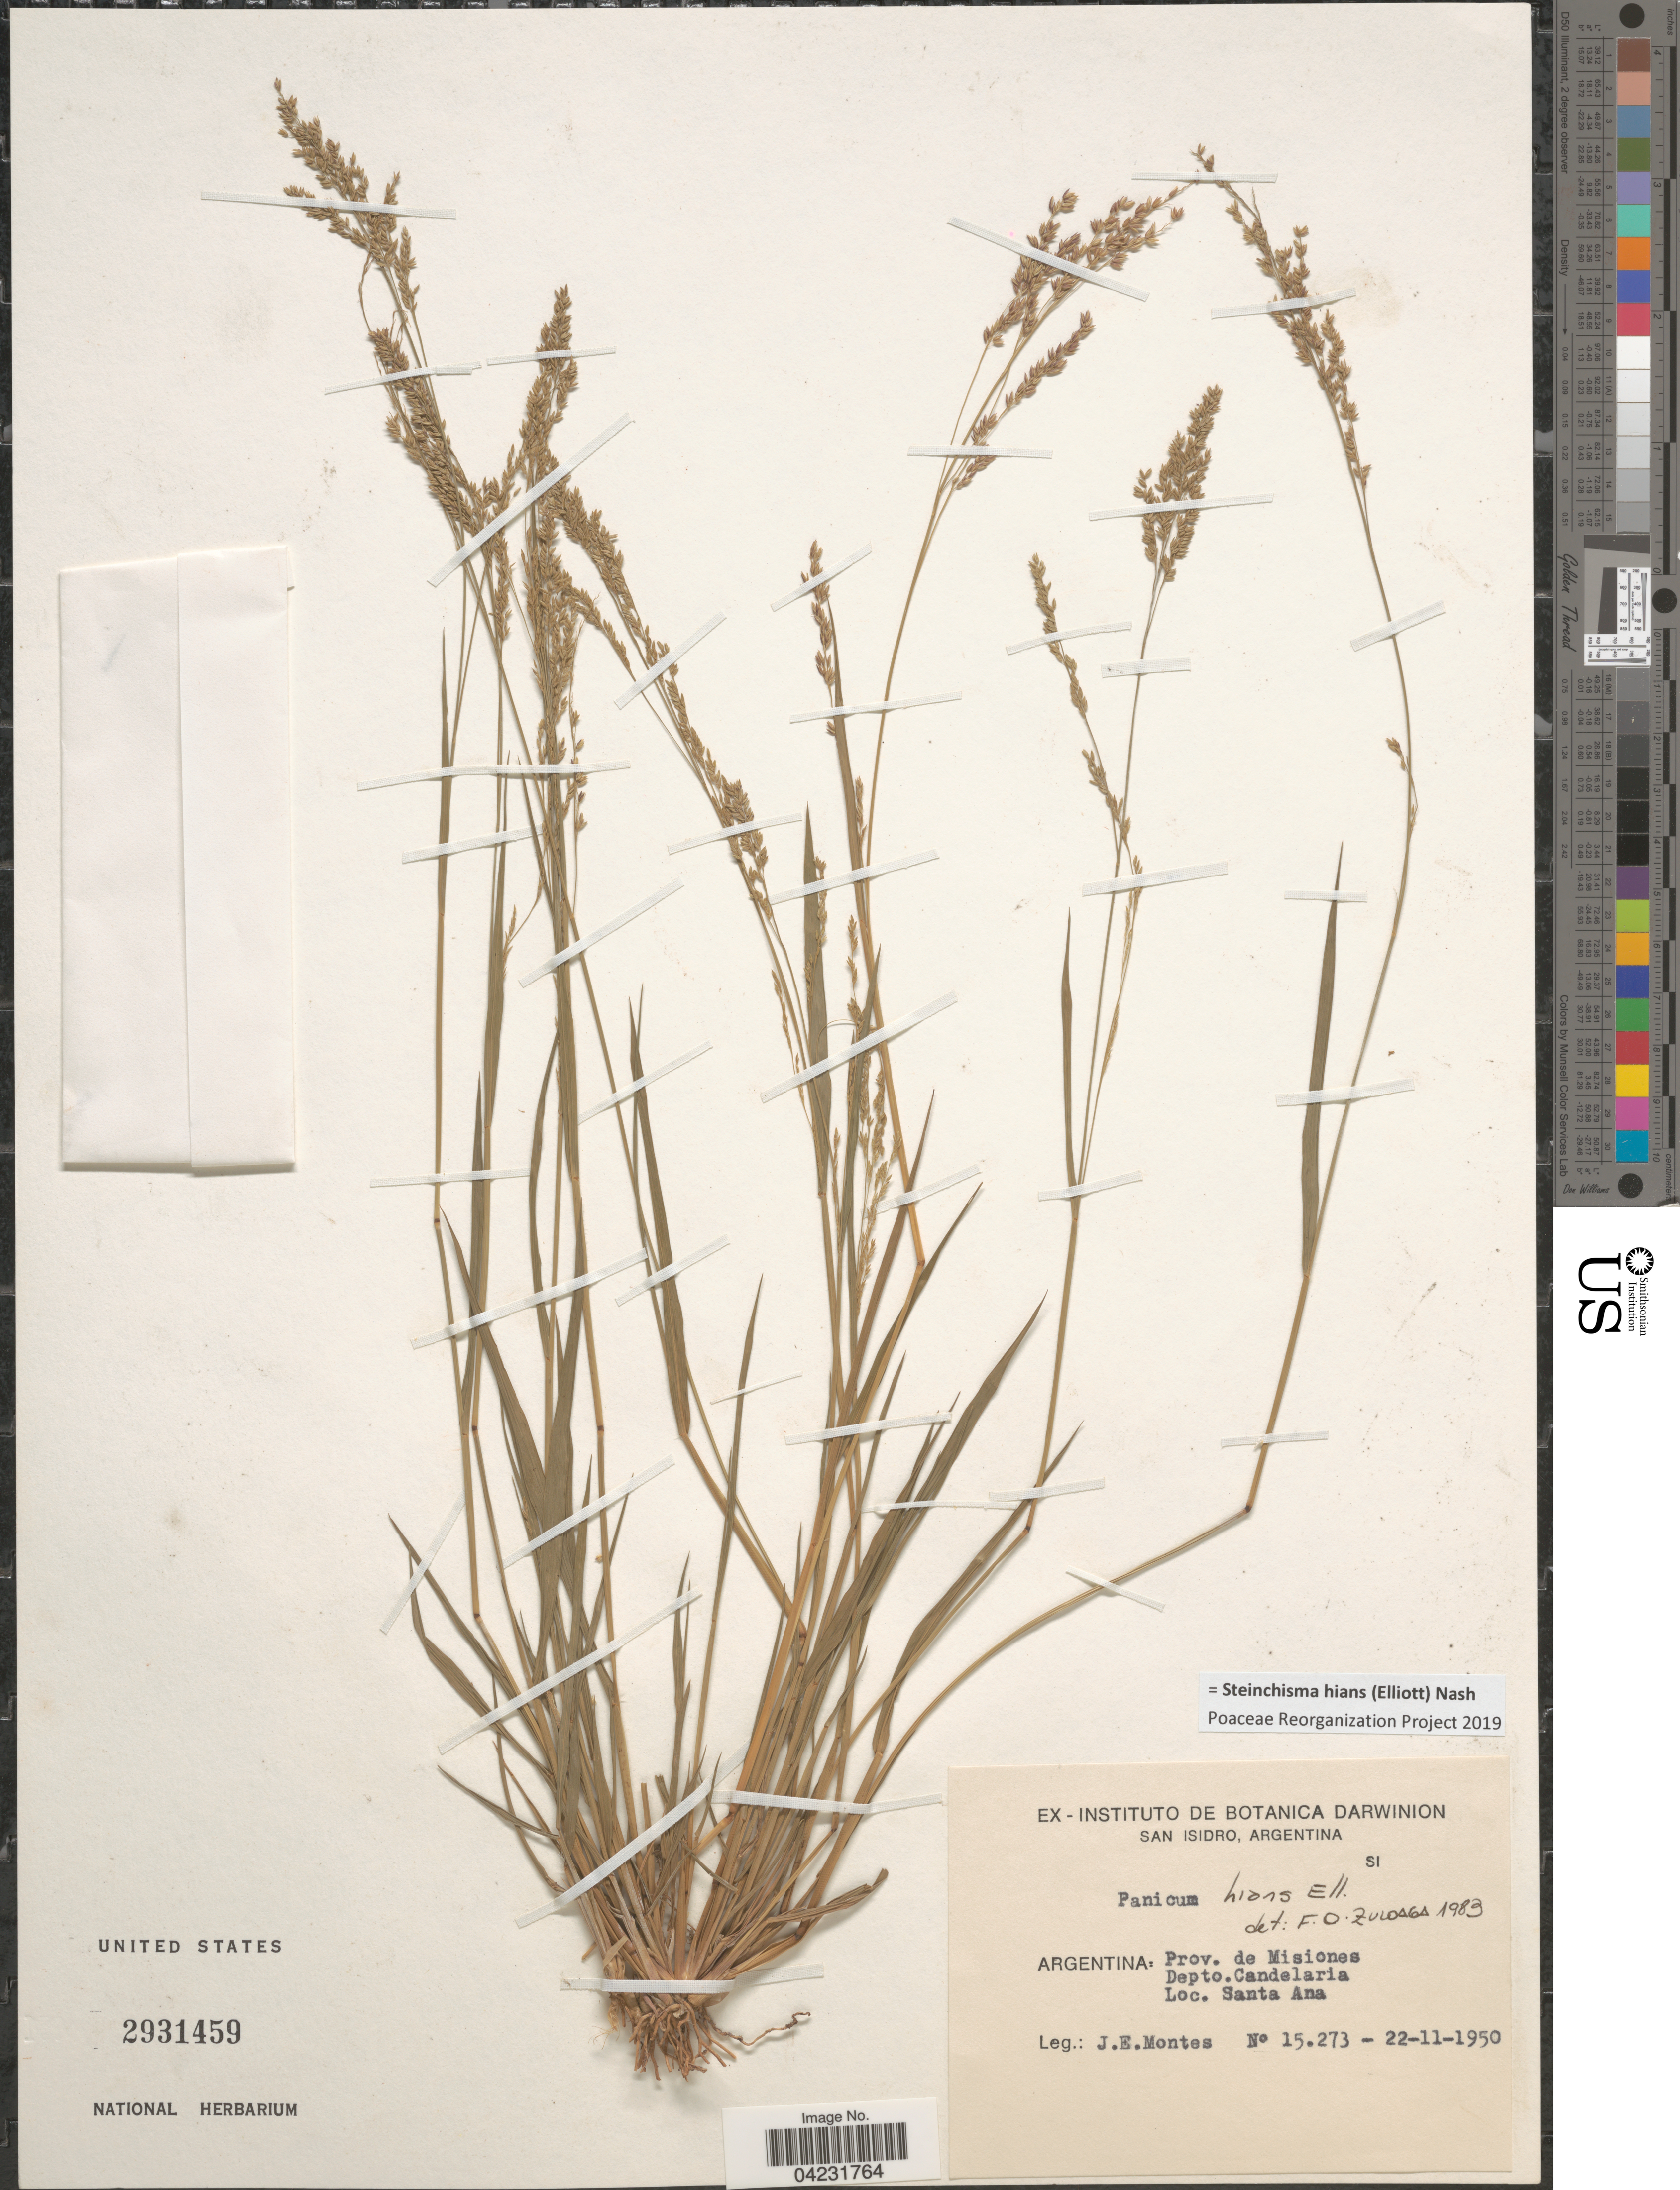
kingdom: Plantae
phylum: Tracheophyta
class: Liliopsida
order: Poales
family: Poaceae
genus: Steinchisma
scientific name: Steinchisma hians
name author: (Elliott) Nash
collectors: J. E. Montes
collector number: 15273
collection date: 1950-11-22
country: Argentina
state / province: Misiones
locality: Depto. Candelaria. Santa Ana.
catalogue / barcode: US 2931459